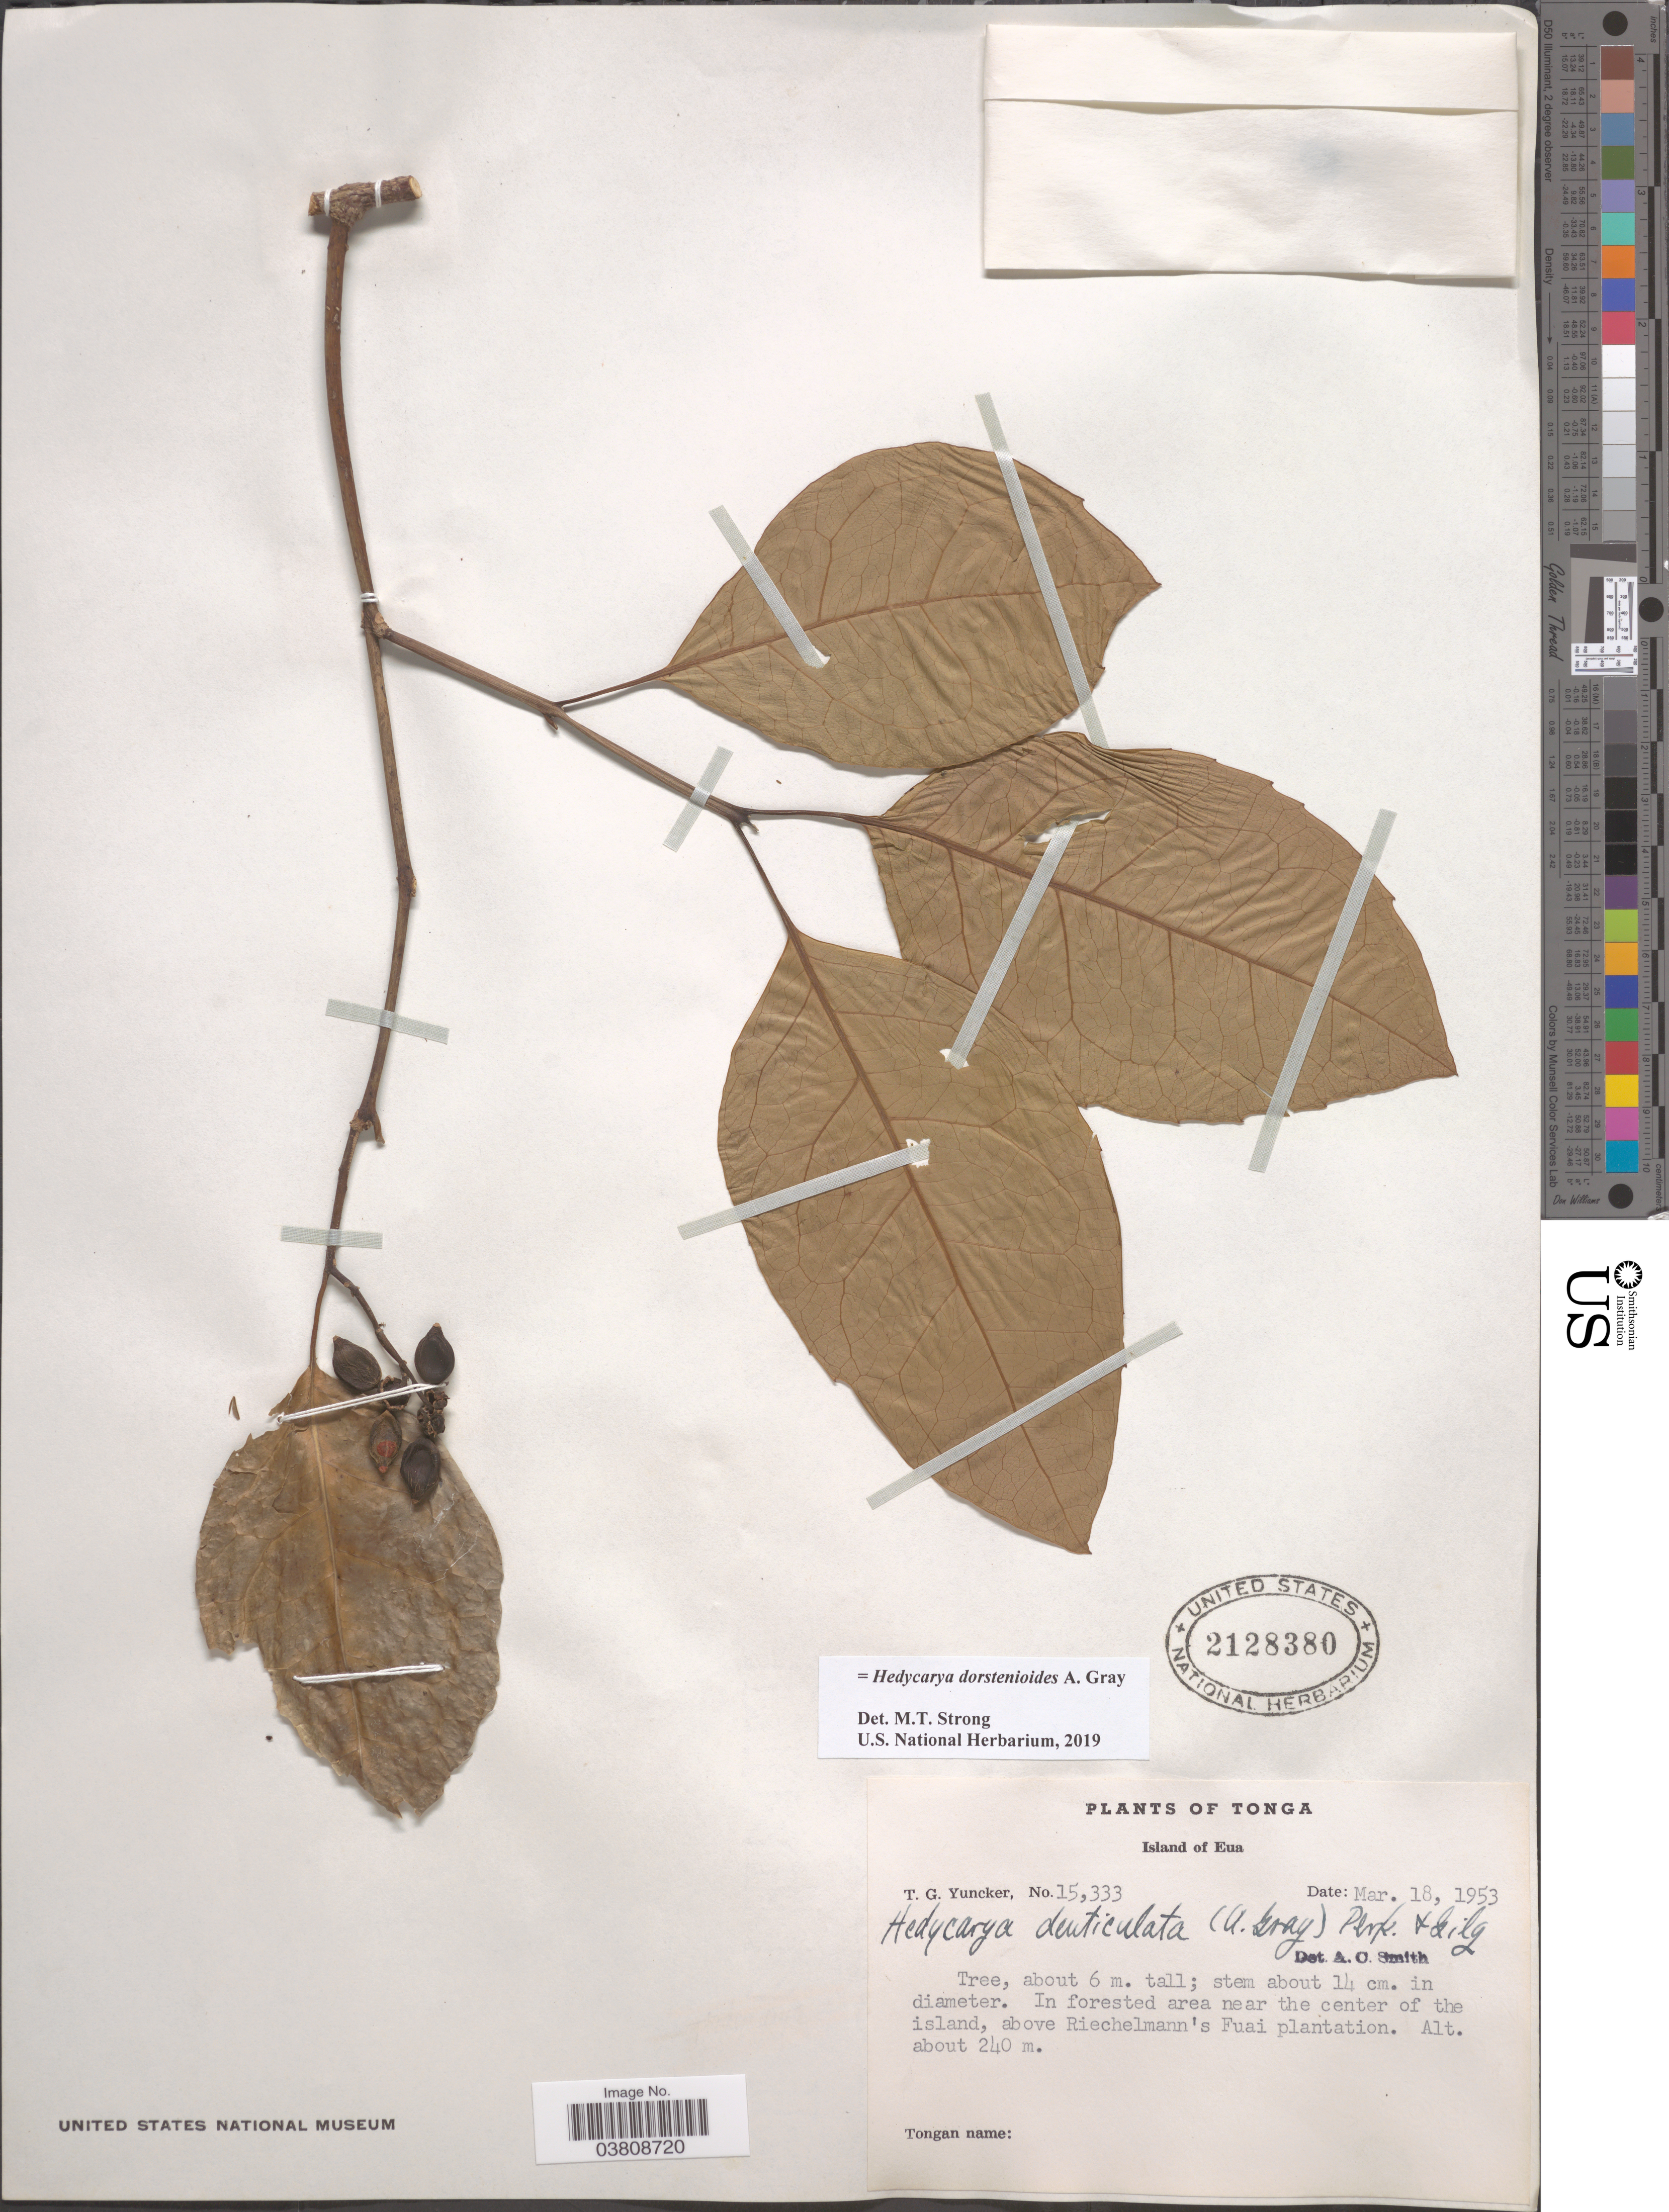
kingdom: Plantae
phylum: Tracheophyta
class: Magnoliopsida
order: Laurales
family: Monimiaceae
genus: Hedycarya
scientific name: Hedycarya dorstenioides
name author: A. Gray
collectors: T. G. Yuncker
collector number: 15333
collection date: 1953-03-18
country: Tonga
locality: Island of Eua. In forested area near the center of the island, above Riechelmann's Fuai plantation.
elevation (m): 240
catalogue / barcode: US 2128380